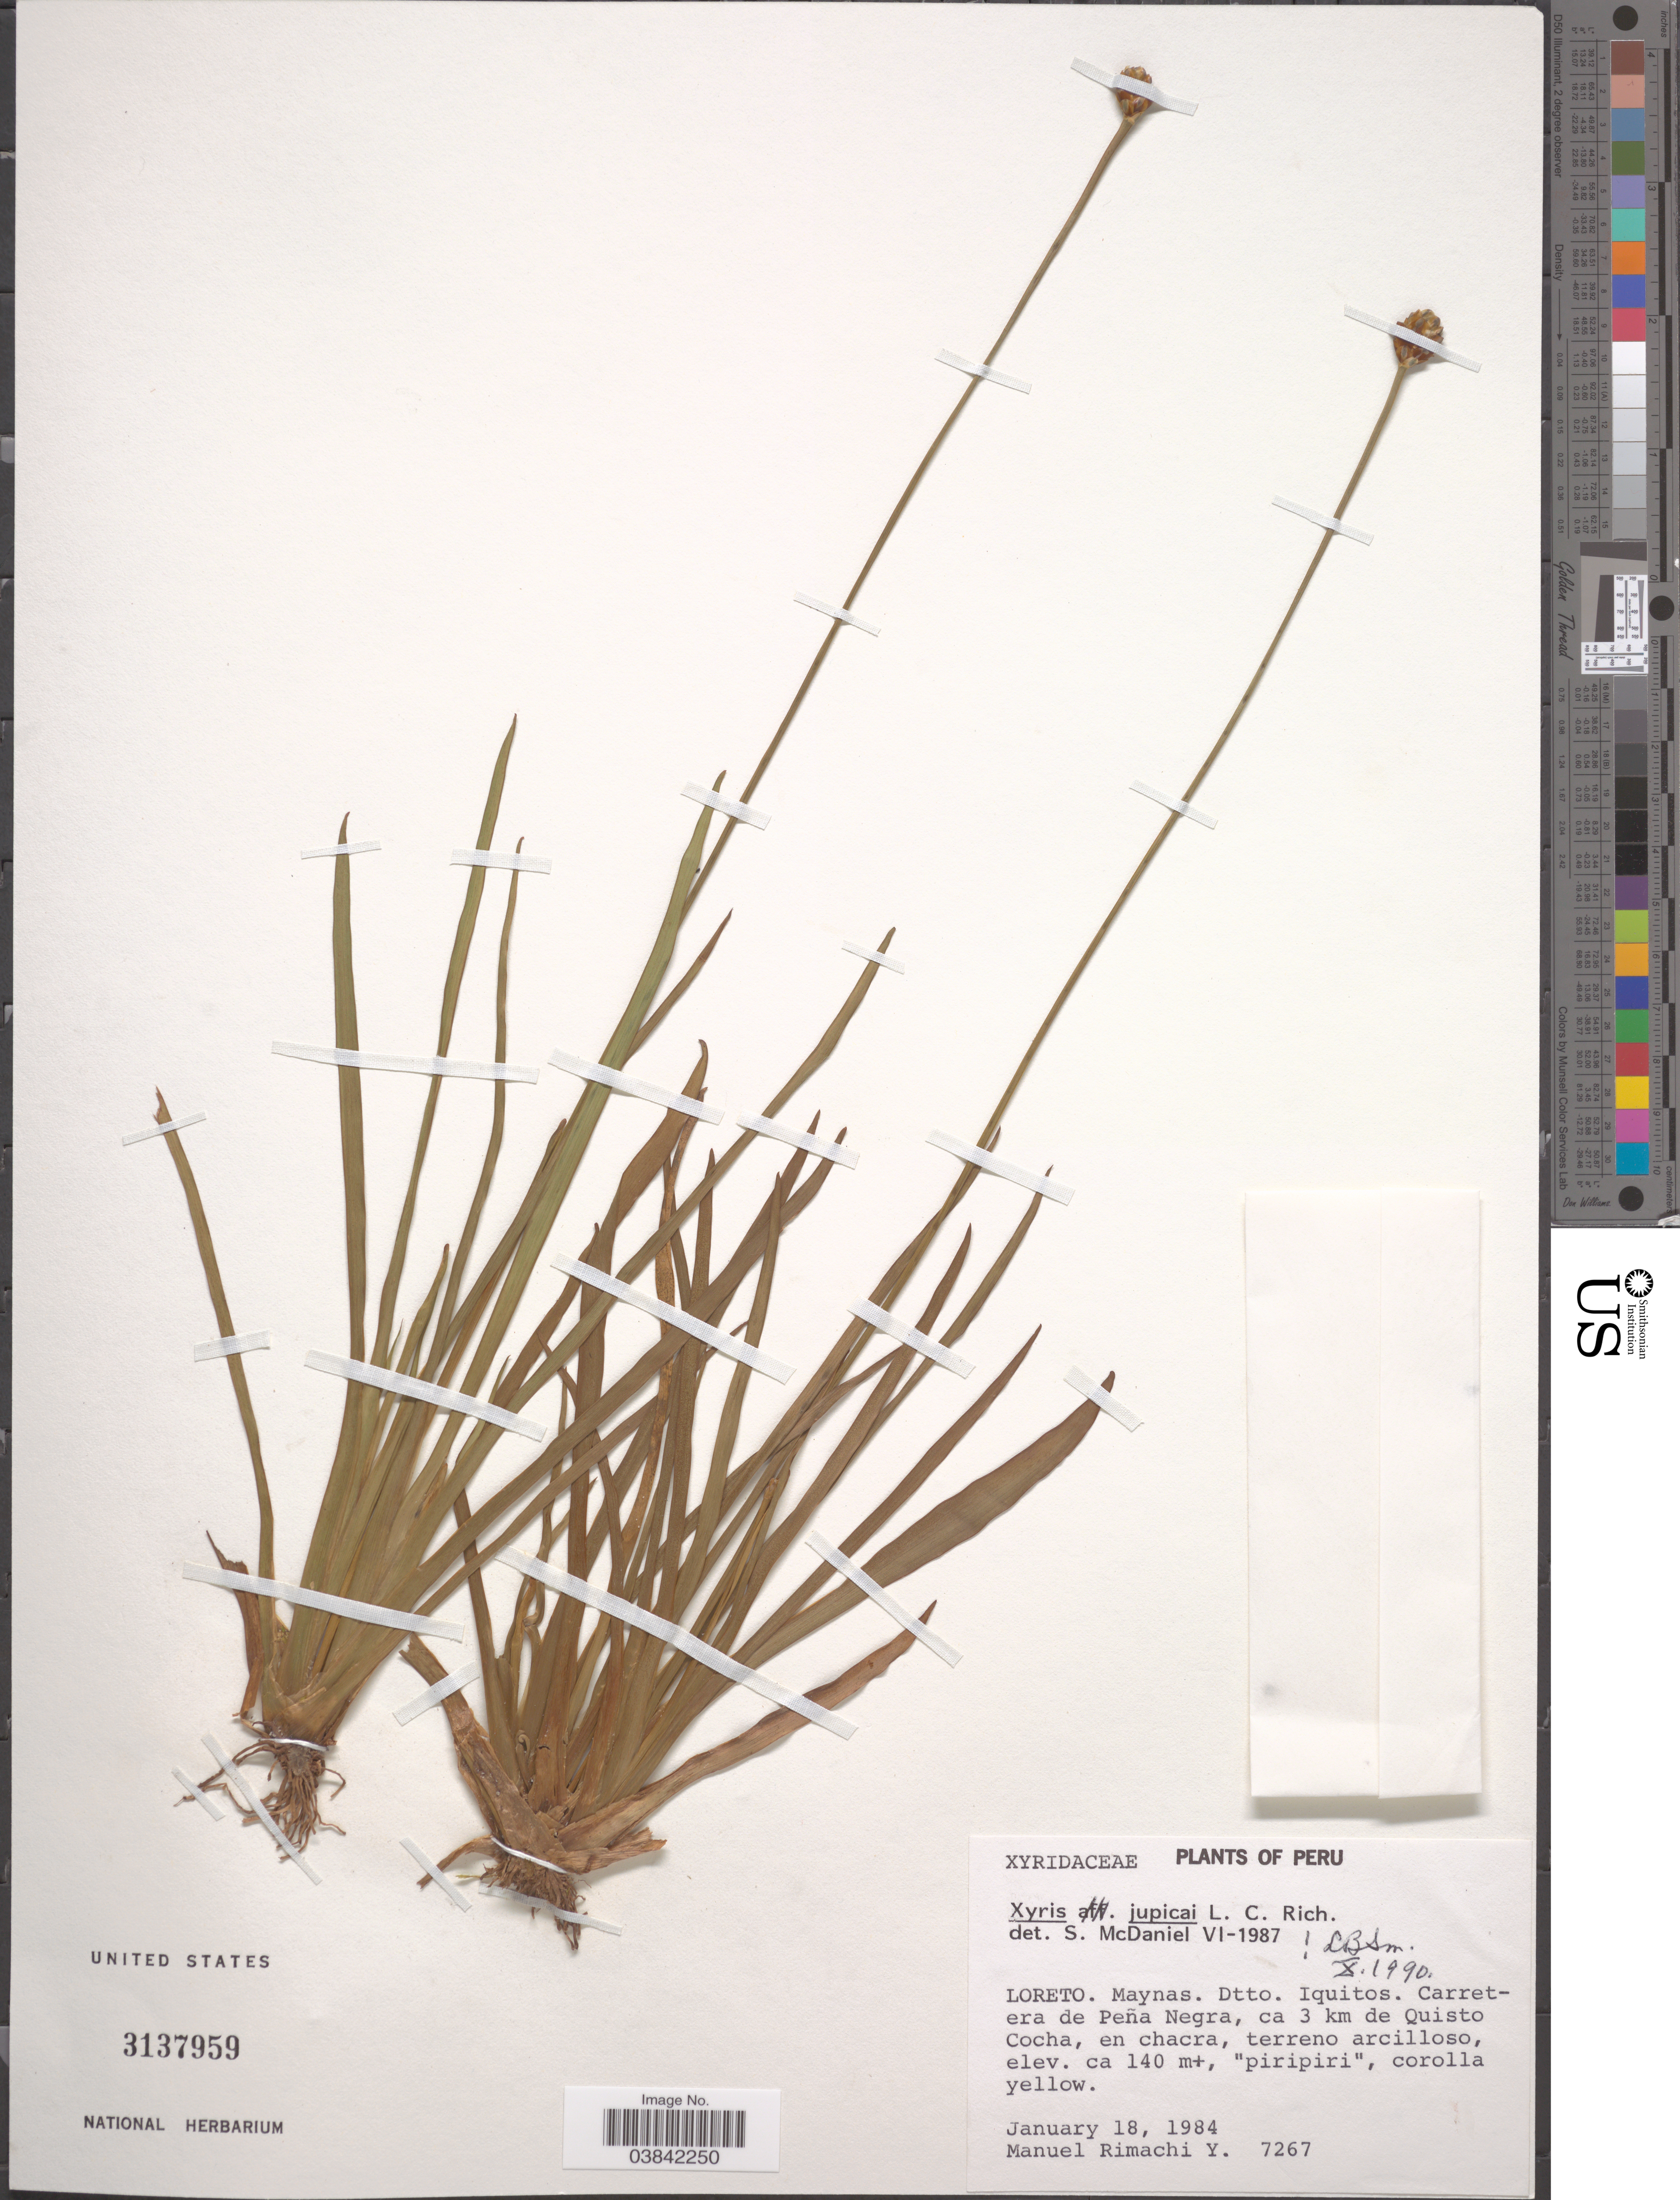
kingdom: Plantae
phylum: Tracheophyta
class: Liliopsida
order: Poales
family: Xyridaceae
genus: Xyris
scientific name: Xyris jupicai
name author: Rich.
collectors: M. Rimachi Y.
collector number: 7267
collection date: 1984-01-18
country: Peru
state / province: Loreto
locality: Maynas. Dtto. Iquitos. Carretera de Peña Negra, ca 3 km de Quisto Cocha, en chacra, terreno arcilloso.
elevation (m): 140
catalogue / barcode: US 3137959